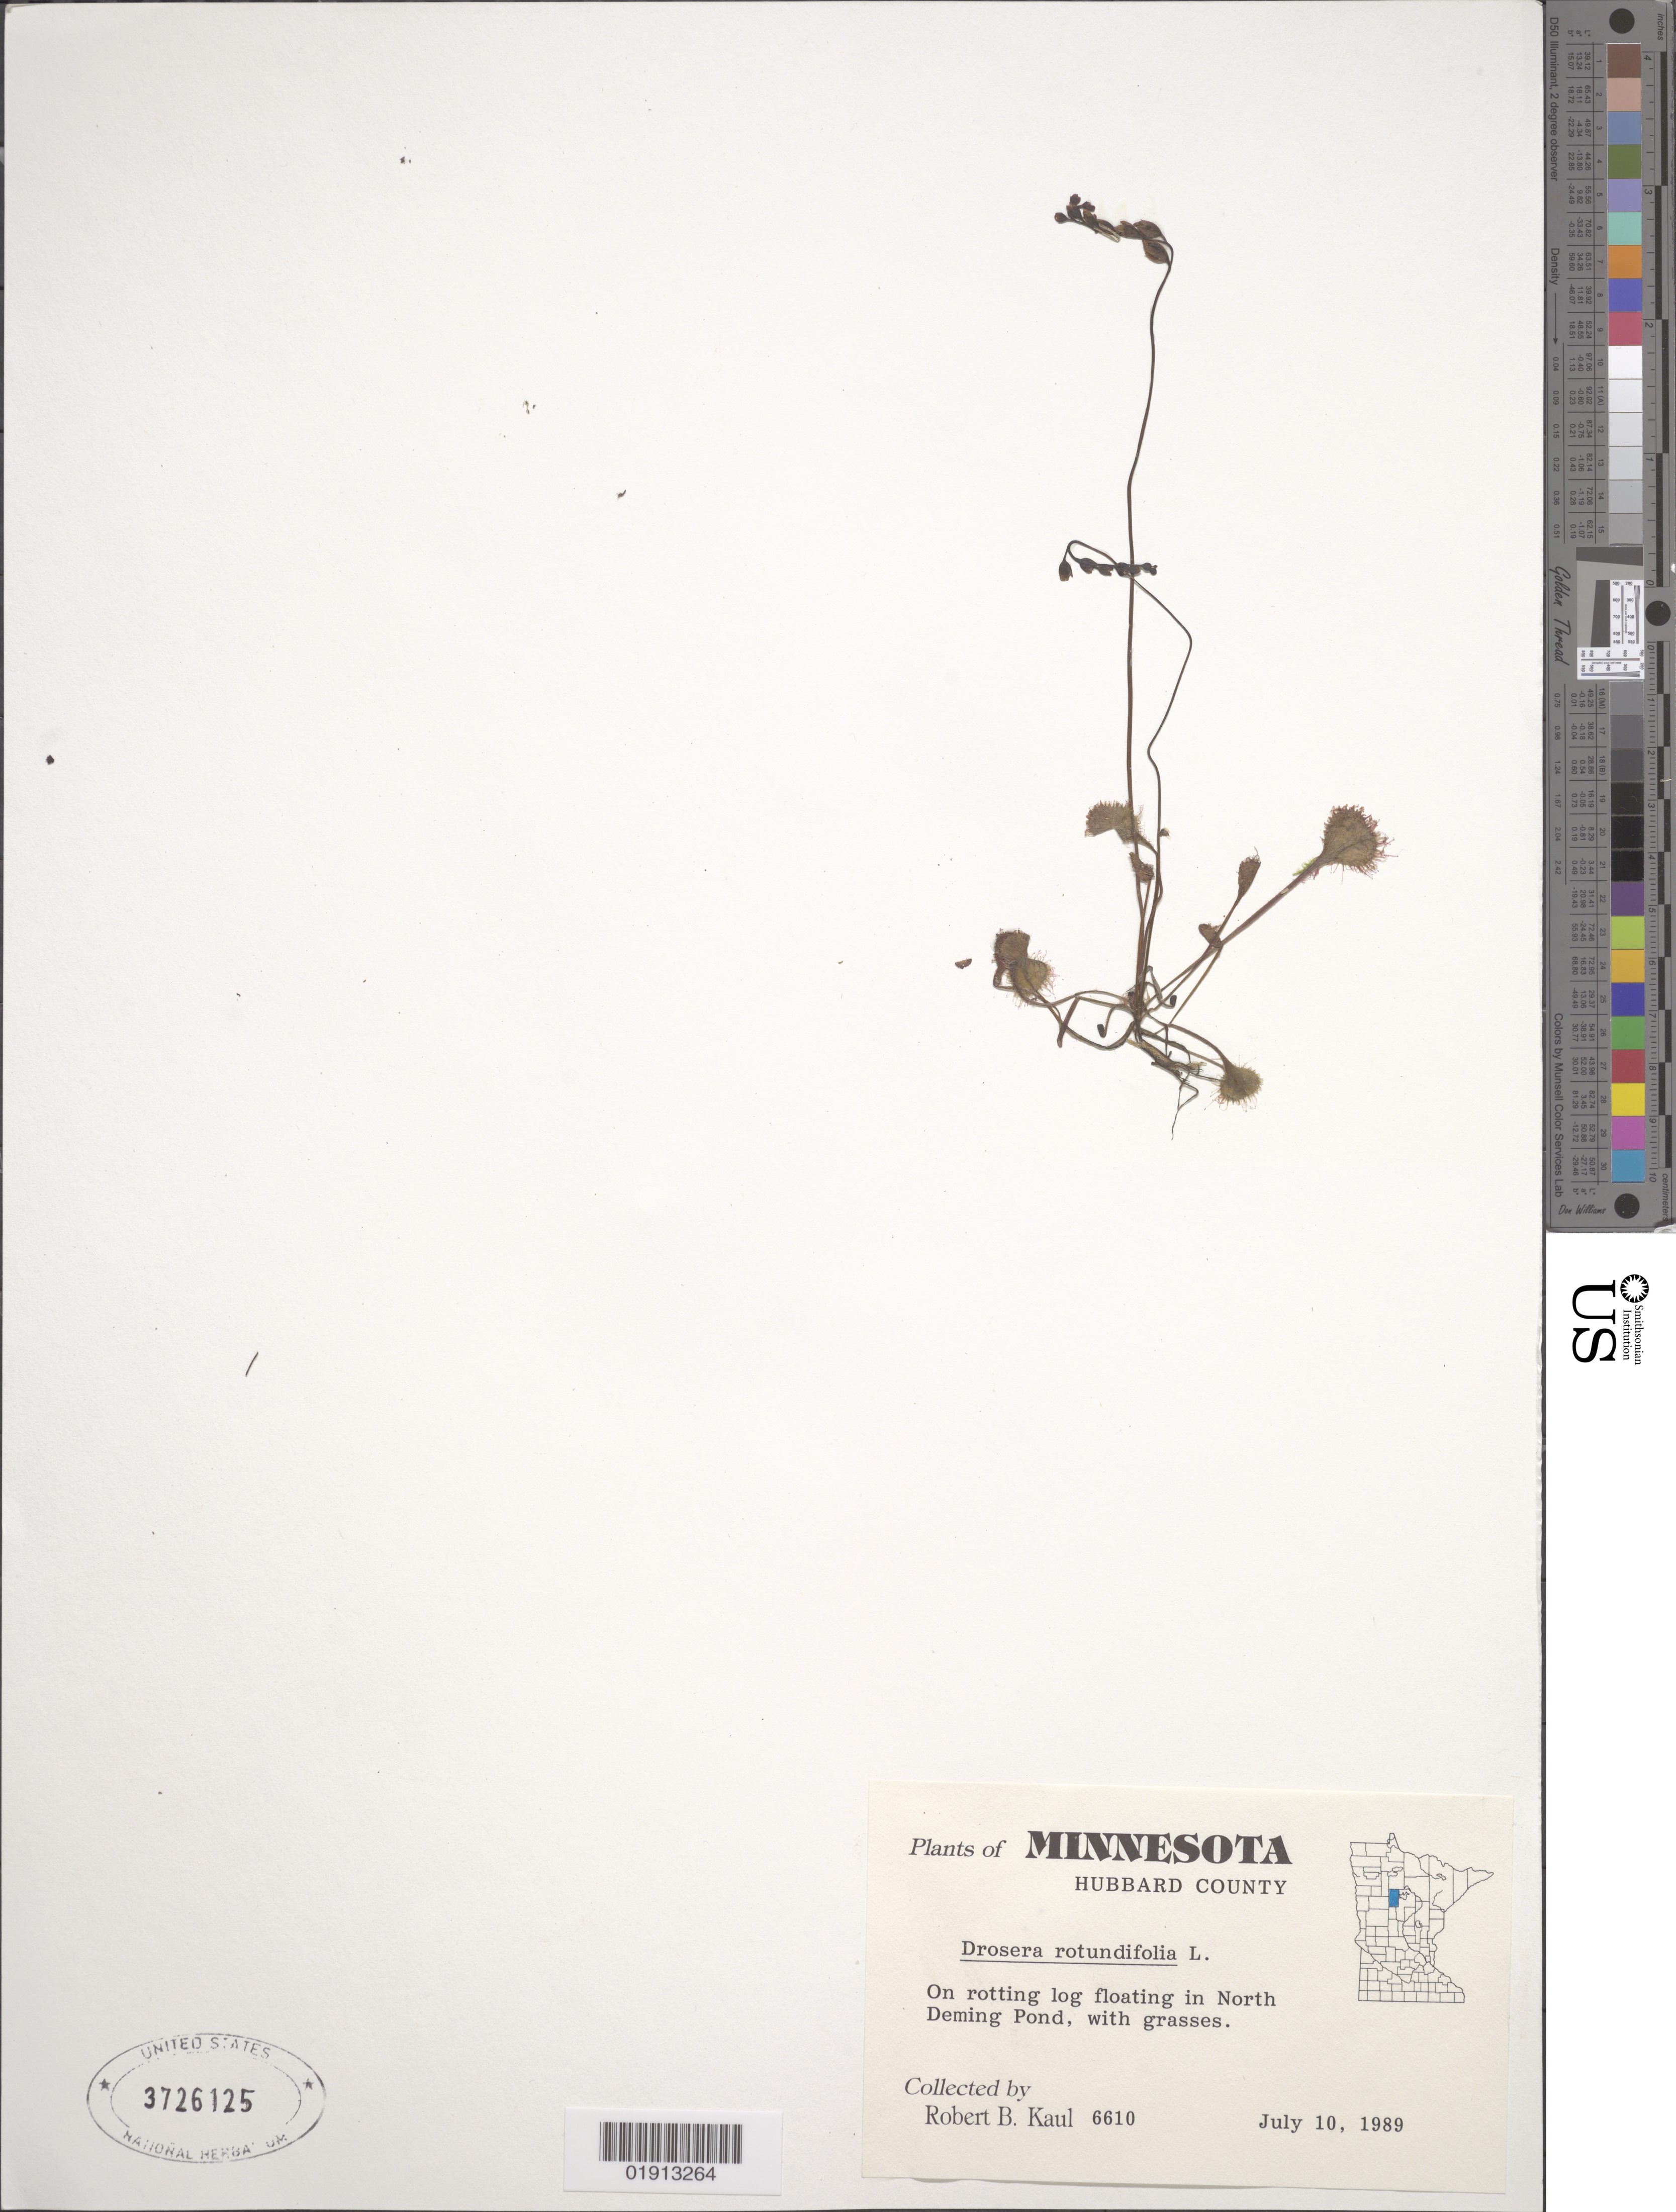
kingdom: Plantae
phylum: Tracheophyta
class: Magnoliopsida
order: Caryophyllales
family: Droseraceae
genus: Drosera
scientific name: Drosera rotundifolia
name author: L.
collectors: R. Kaul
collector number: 6610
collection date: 1989-07-10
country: United States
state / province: Minnesota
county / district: Hubbard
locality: On rotting log floating in North Deming Pond.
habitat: On rotting log floating in pond, with grasses.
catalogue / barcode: US 3726125